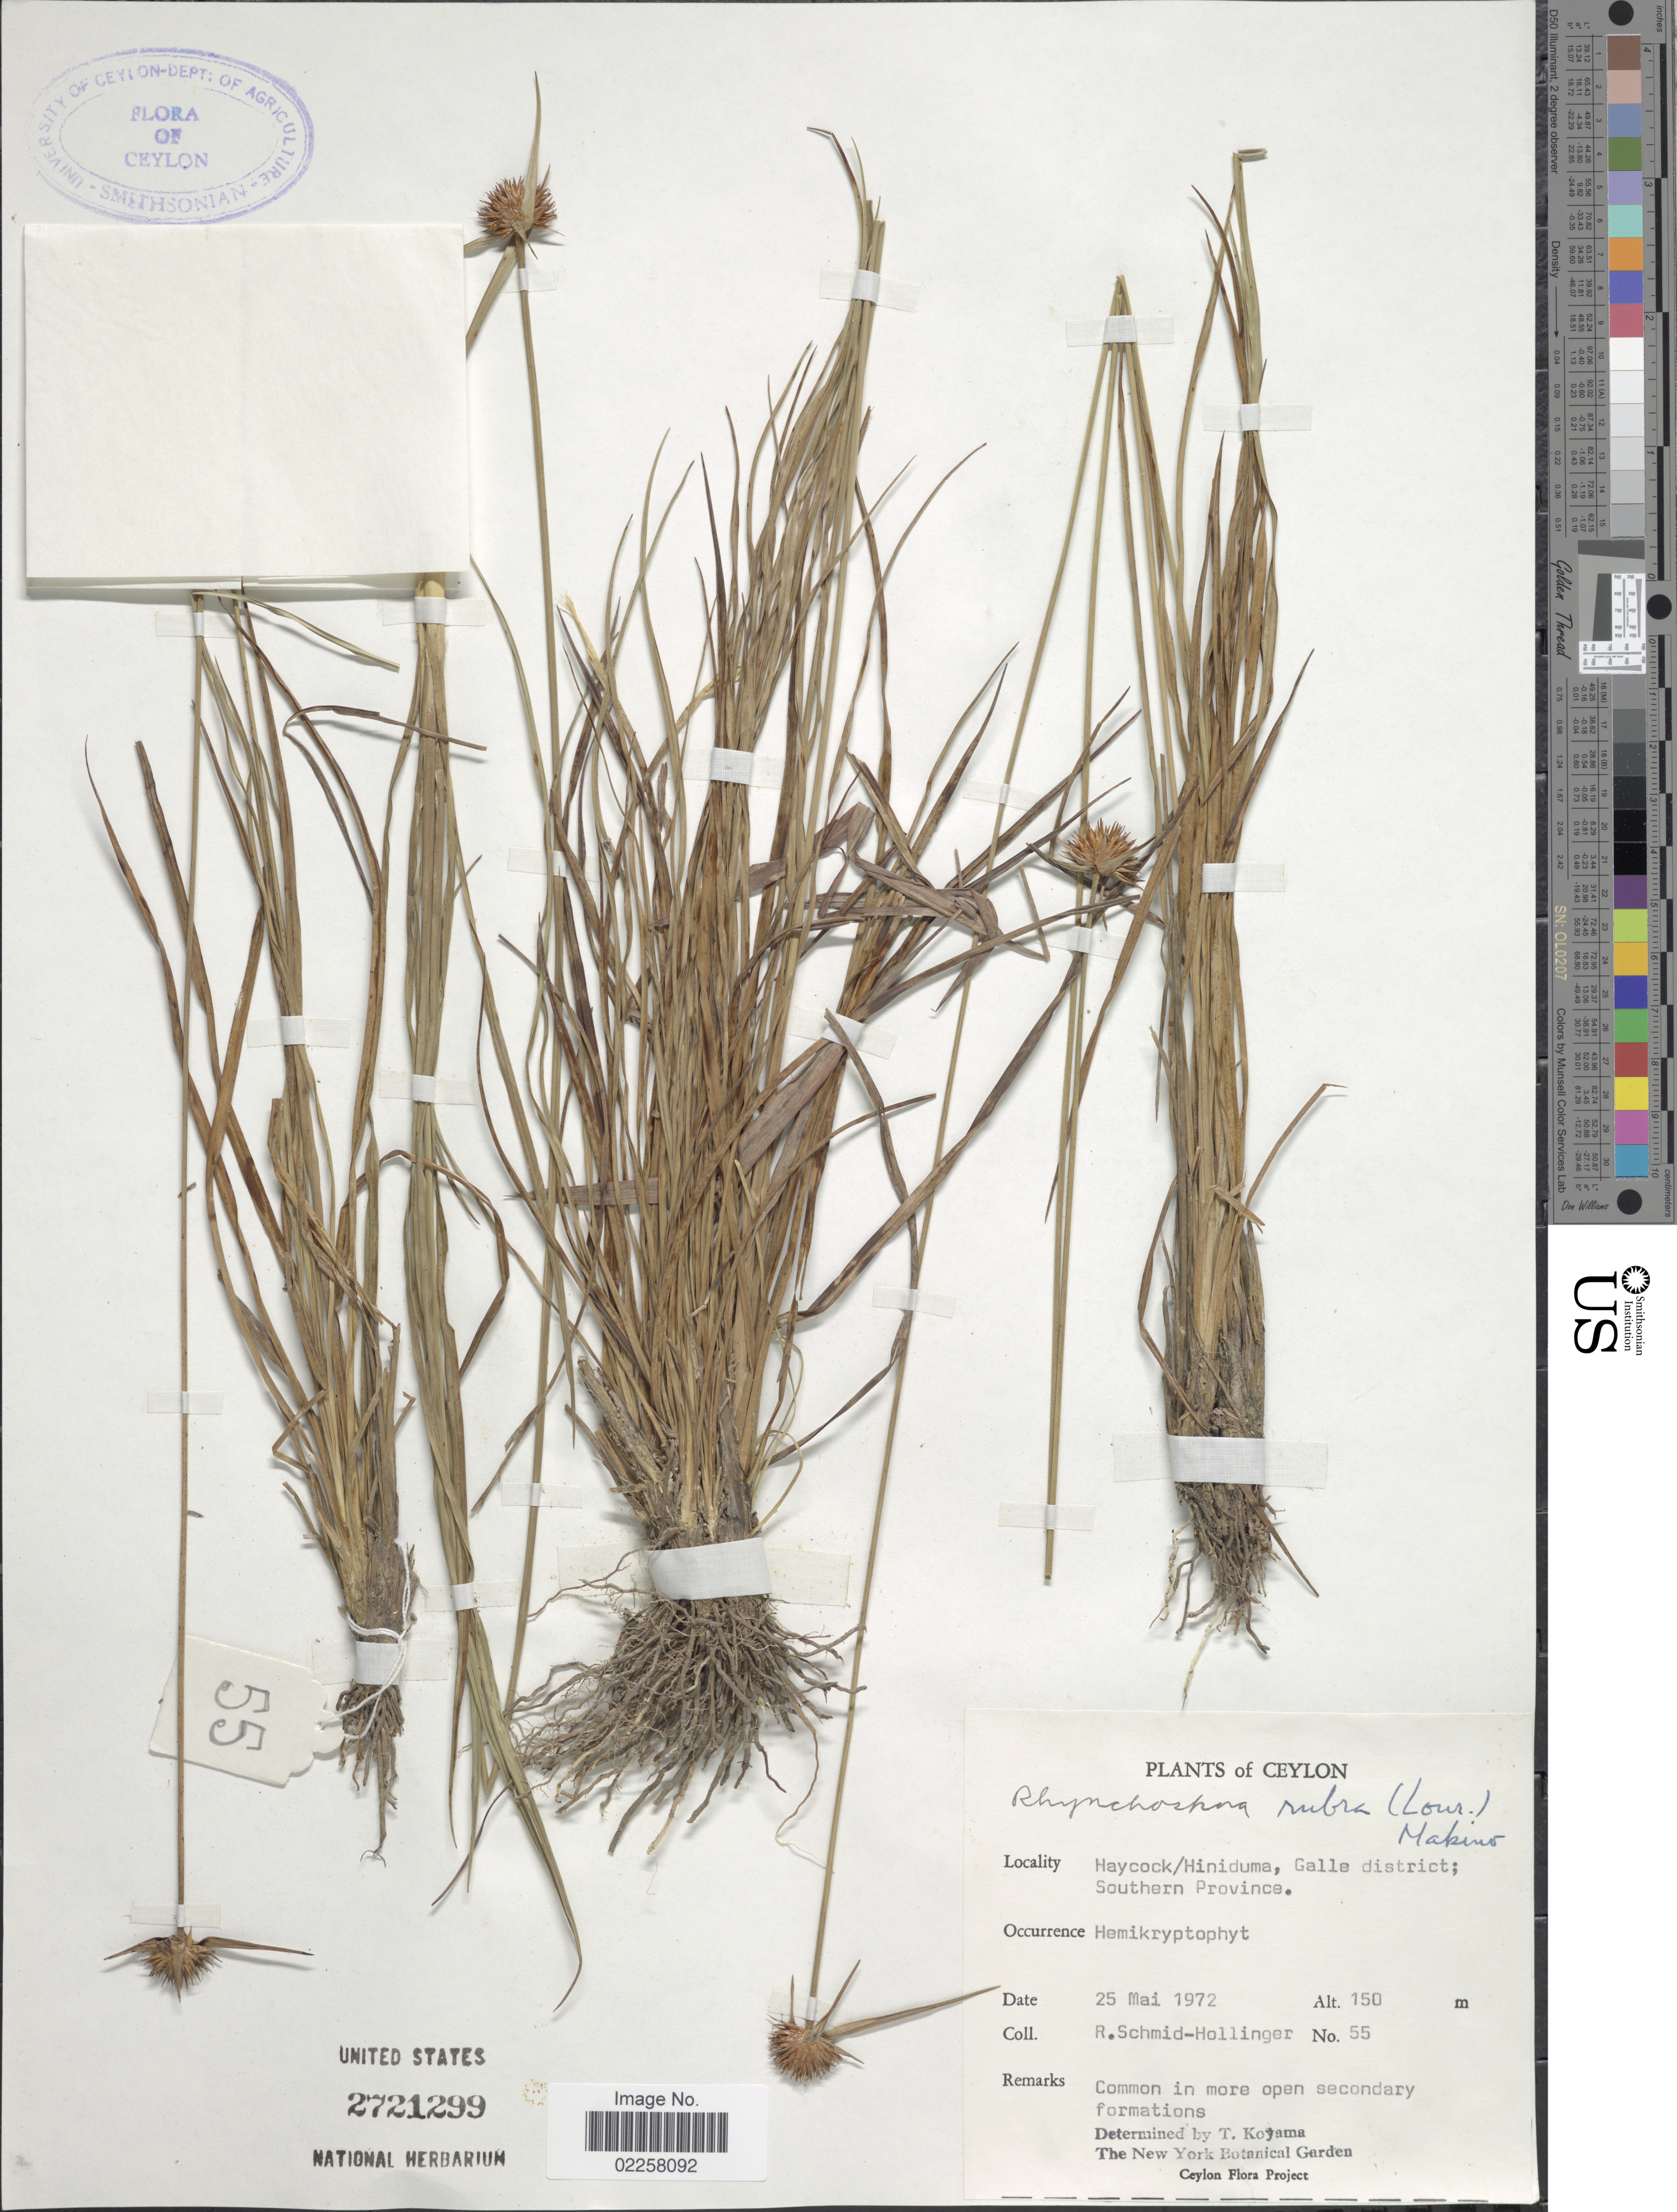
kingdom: Plantae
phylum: Tracheophyta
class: Liliopsida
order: Poales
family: Cyperaceae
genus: Rhynchospora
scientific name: Rhynchospora rubra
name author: (Lour.) Makino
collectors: R. Schmid-Hollinger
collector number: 55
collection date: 1972-05-25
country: Sri Lanka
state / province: Southern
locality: Ceylon. Haycock/Hiniduma, Galle district; Southern Province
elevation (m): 150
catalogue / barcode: US 2721299